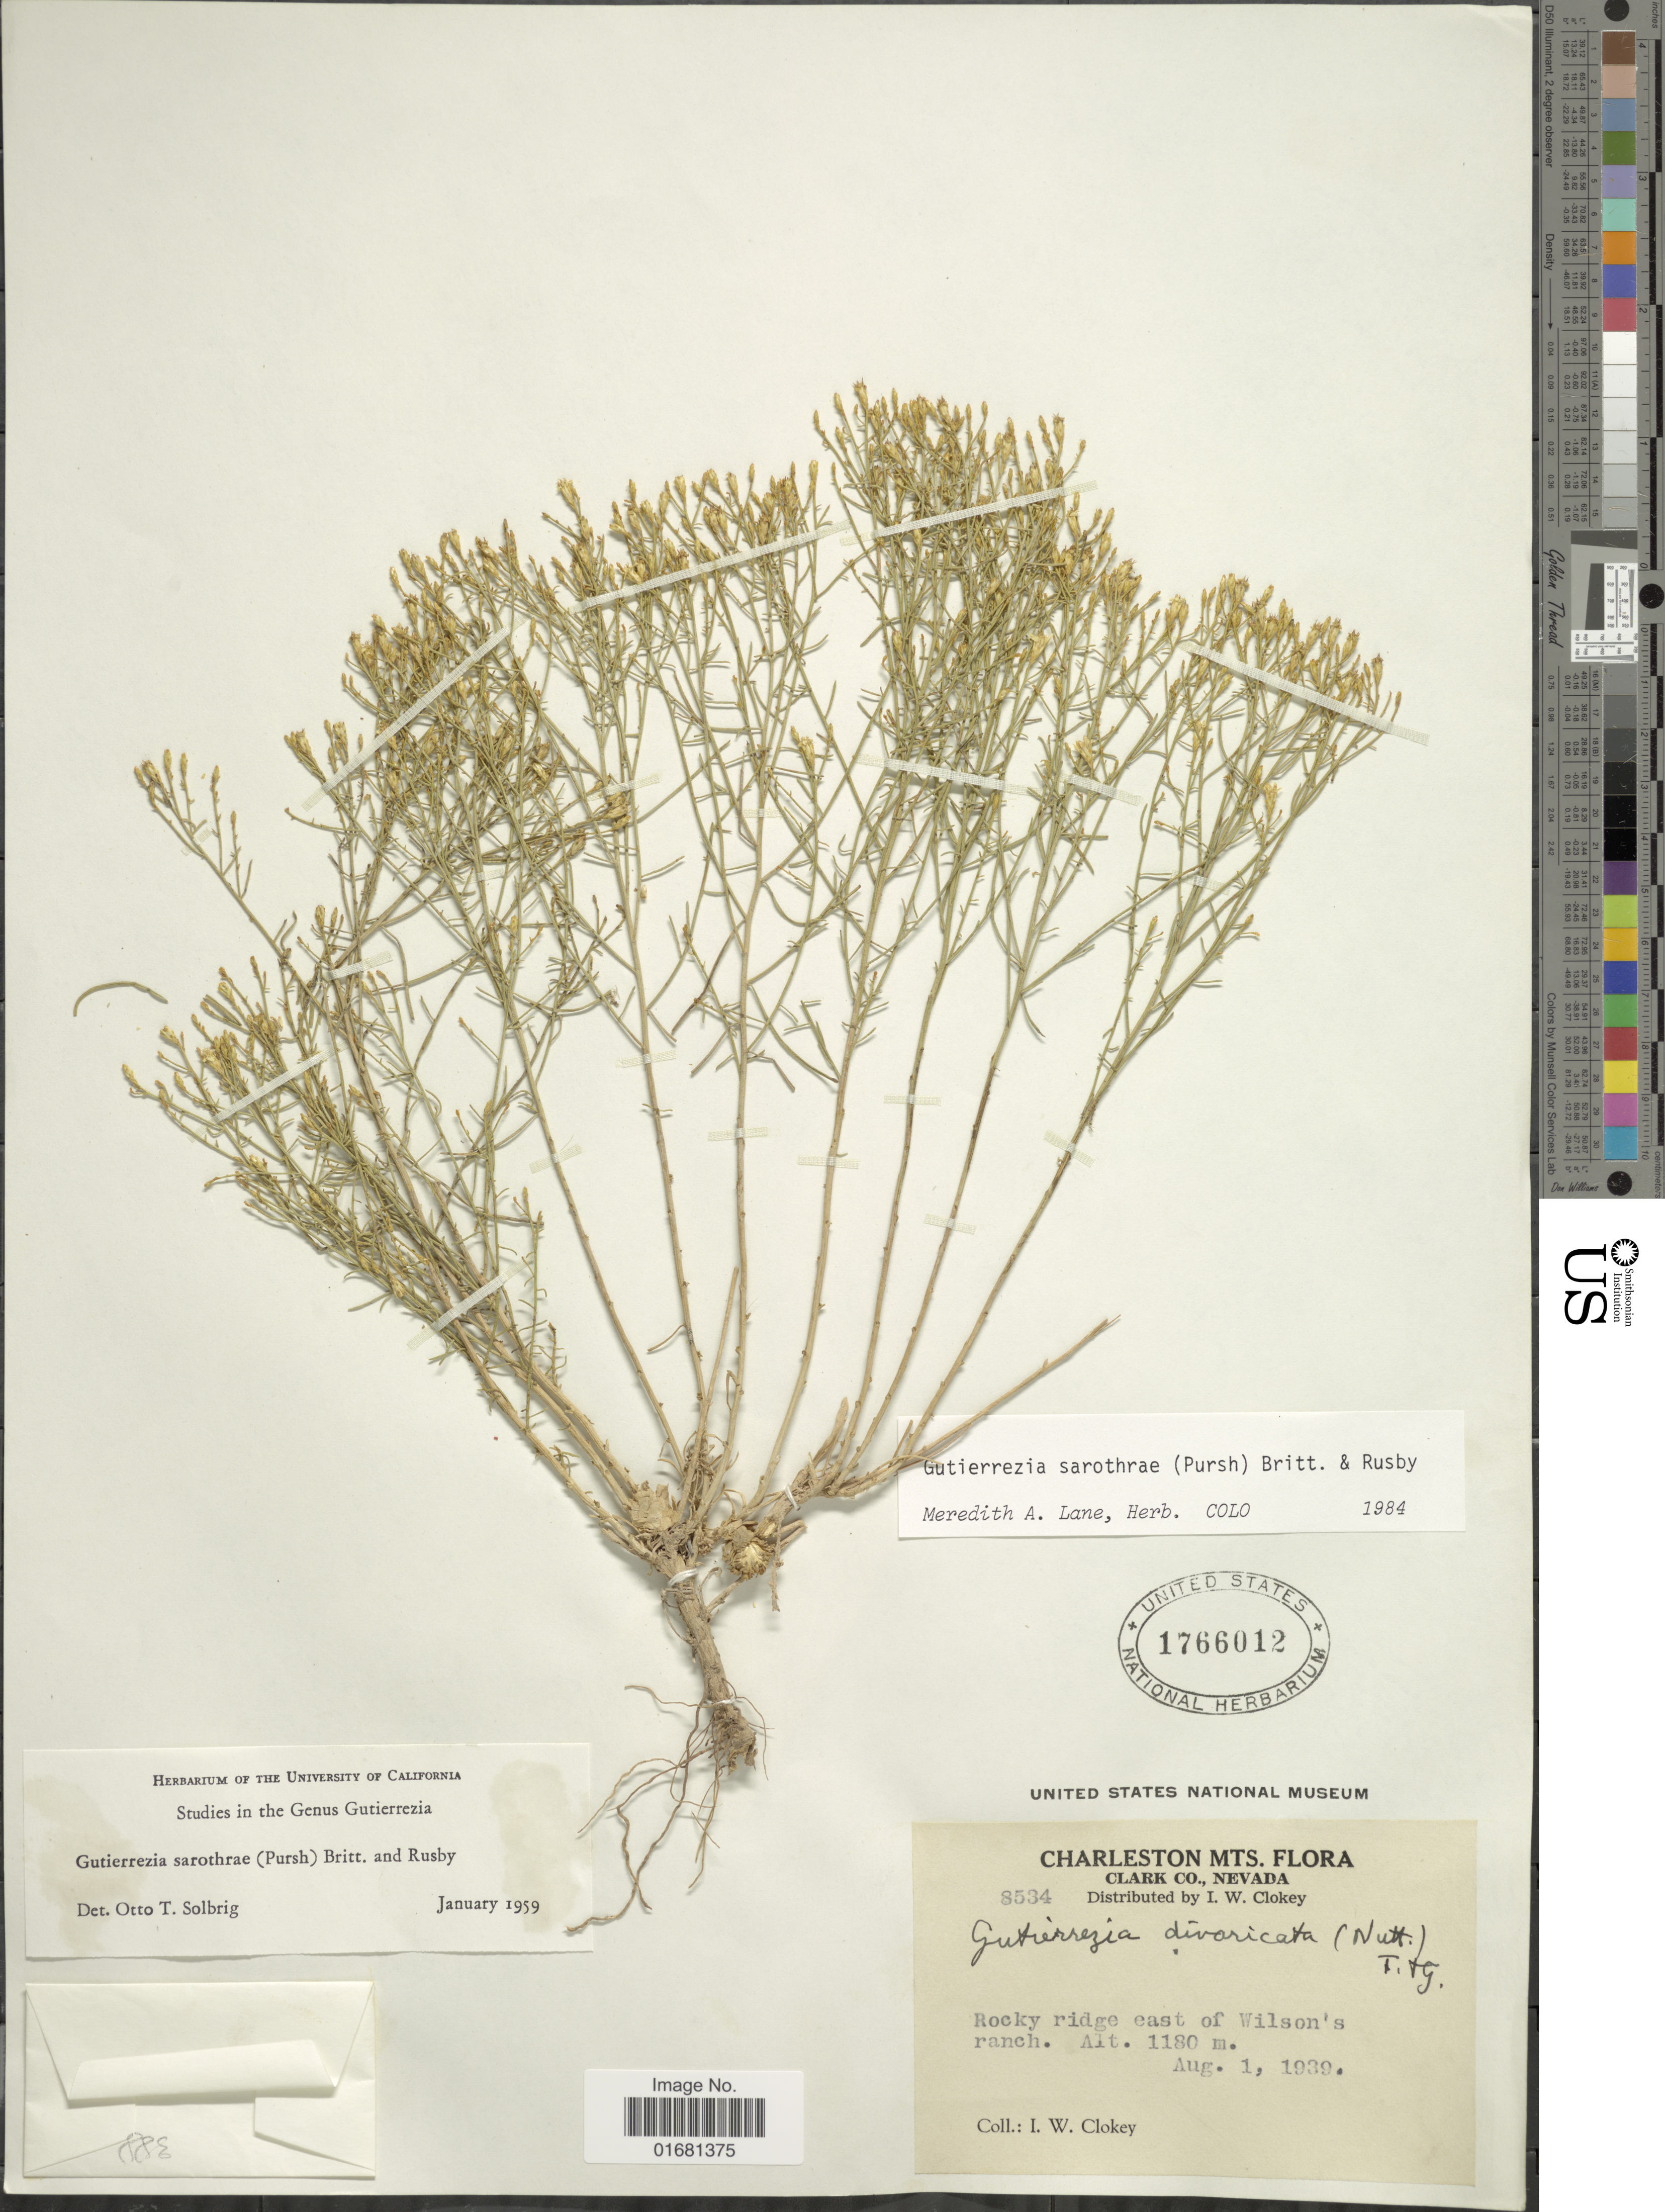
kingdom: Plantae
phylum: Tracheophyta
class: Magnoliopsida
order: Asterales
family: Asteraceae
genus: Gutierrezia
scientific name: Gutierrezia sarothrae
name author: (Pursh) Britton & Rusby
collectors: I. W. Clokey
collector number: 8534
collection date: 1939-08-01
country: United States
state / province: Nevada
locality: Clark Co., Nevada. Rocky ridge east of Wilson's ranch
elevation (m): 1180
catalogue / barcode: US 1766012